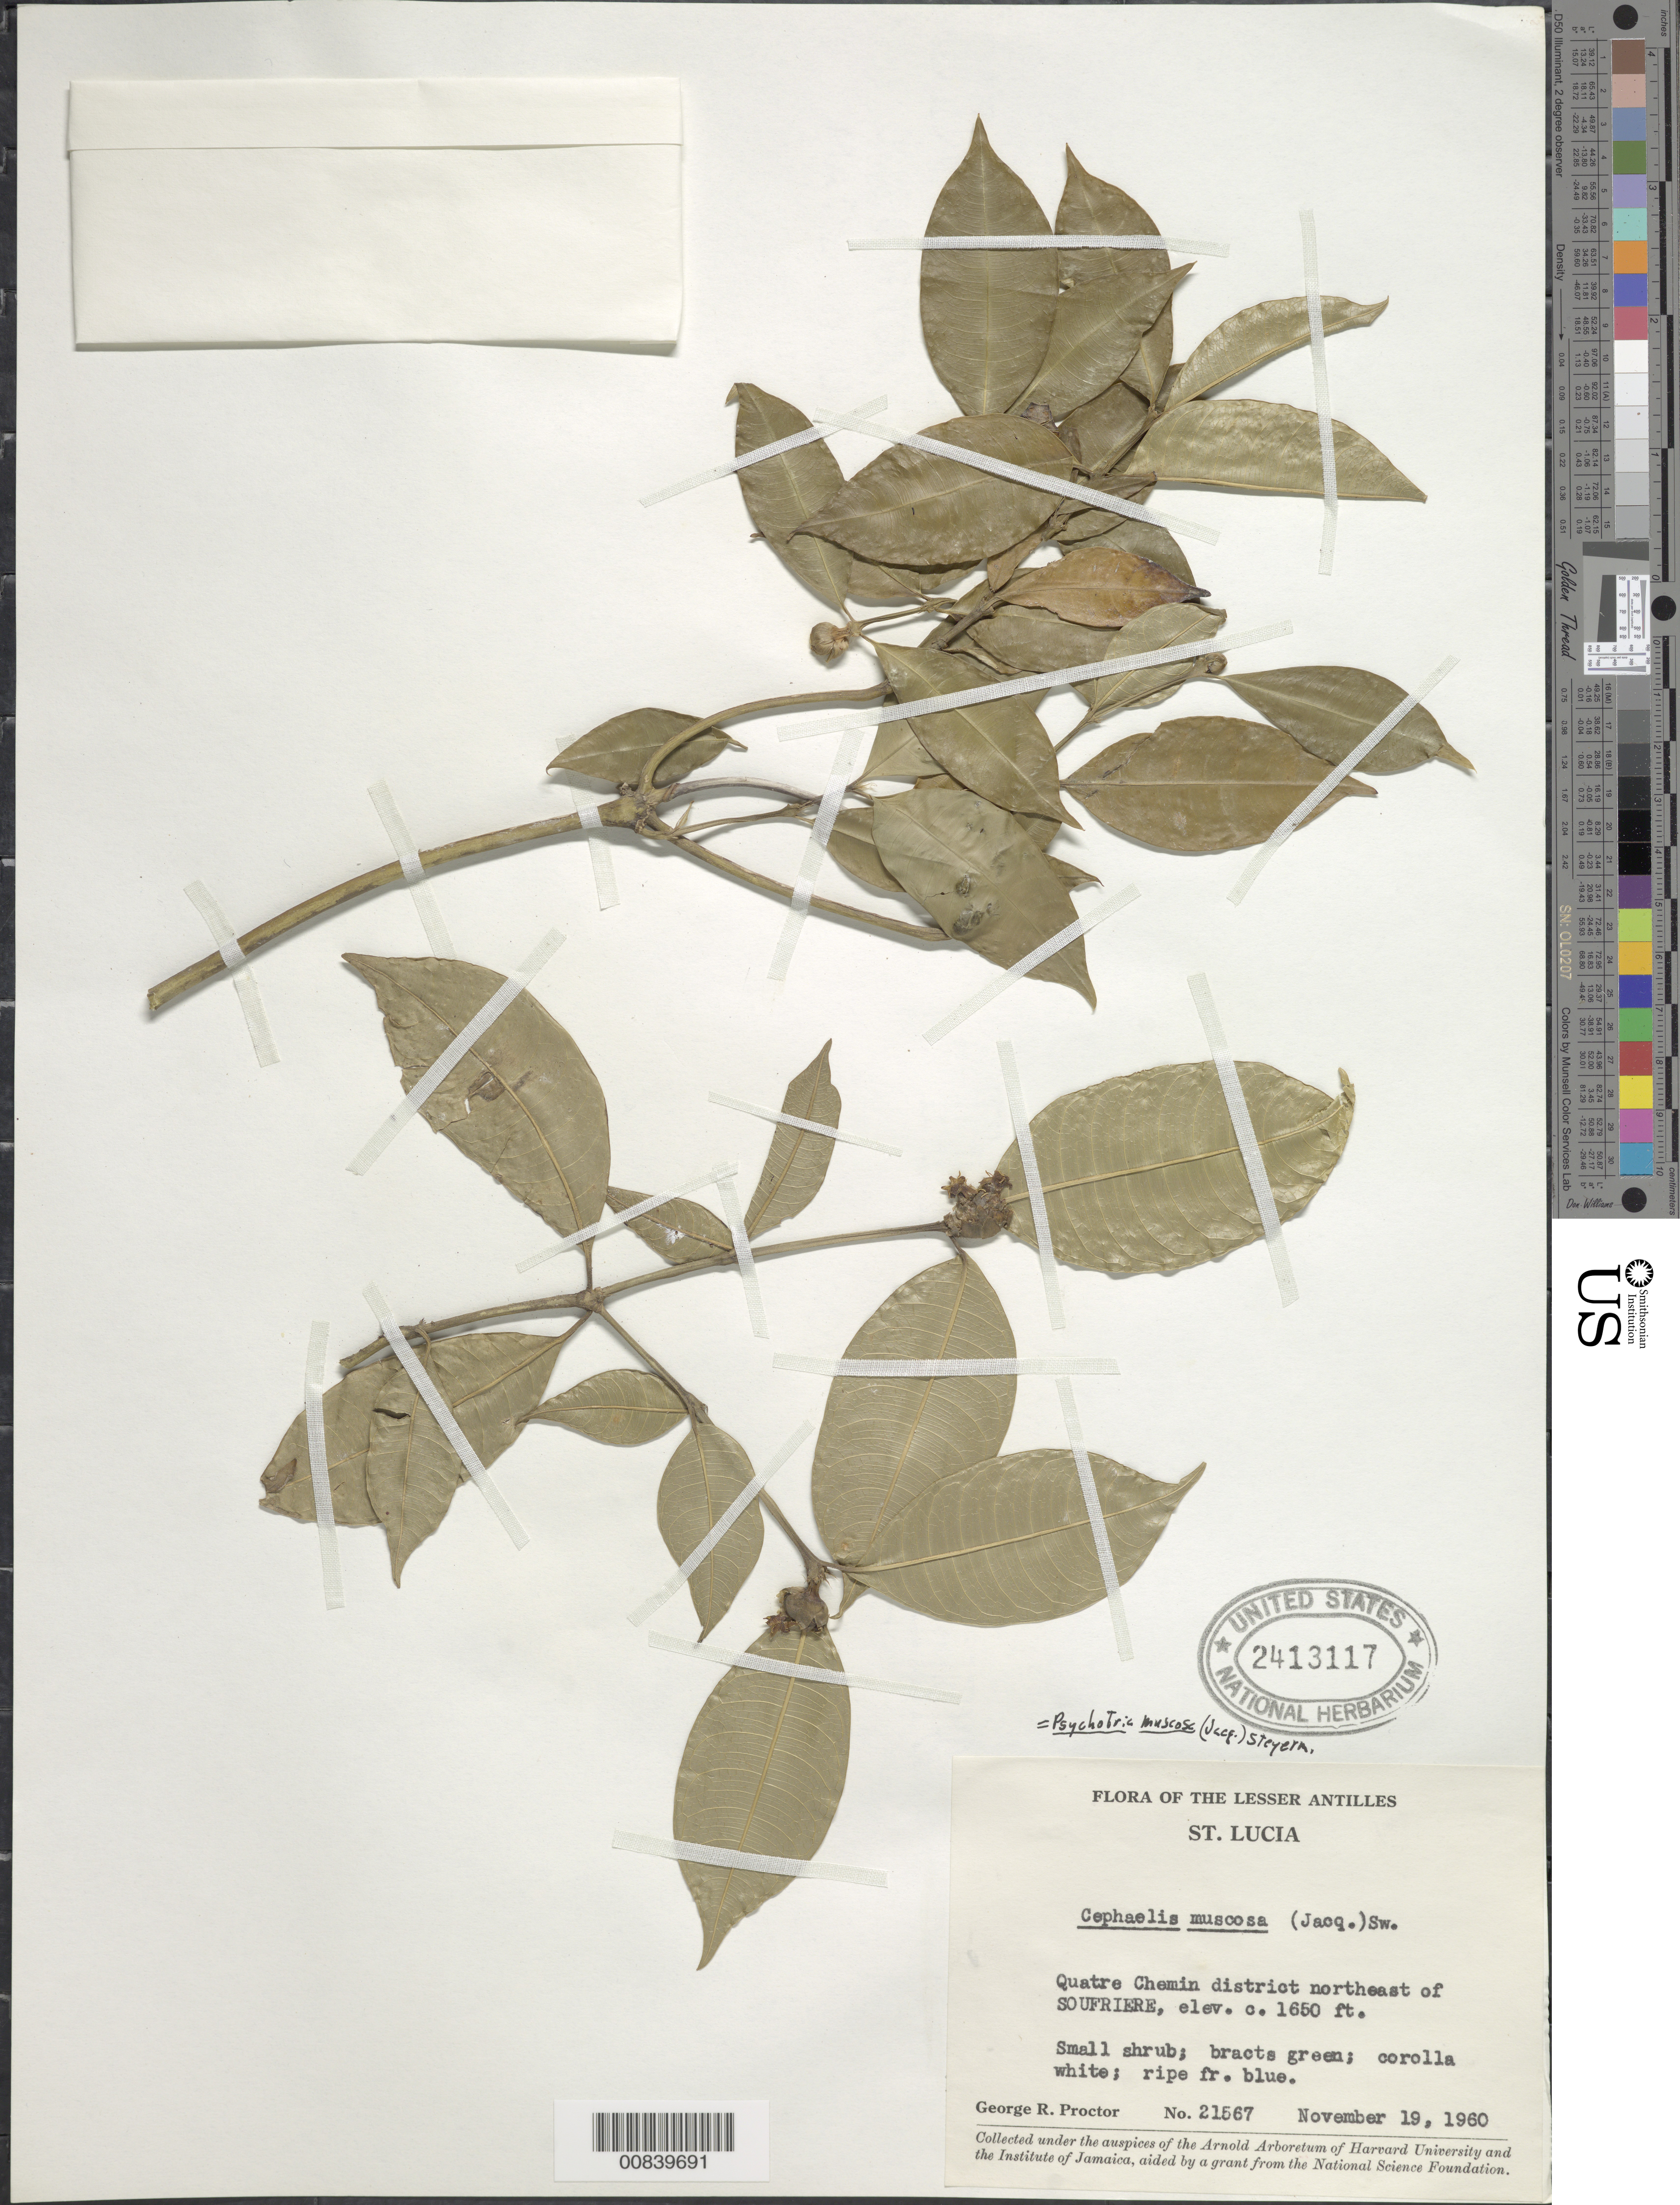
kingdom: Plantae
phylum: Tracheophyta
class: Magnoliopsida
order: Gentianales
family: Rubiaceae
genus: Psychotria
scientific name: Psychotria mucosa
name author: (Jacq.) Steyerm.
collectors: G. R. Proctor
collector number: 21567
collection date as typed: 19 Nov 1960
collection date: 1960-11-19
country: St. Lucia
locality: Quatre Chemin District, northeast of Soufriere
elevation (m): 503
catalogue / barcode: US 2413117